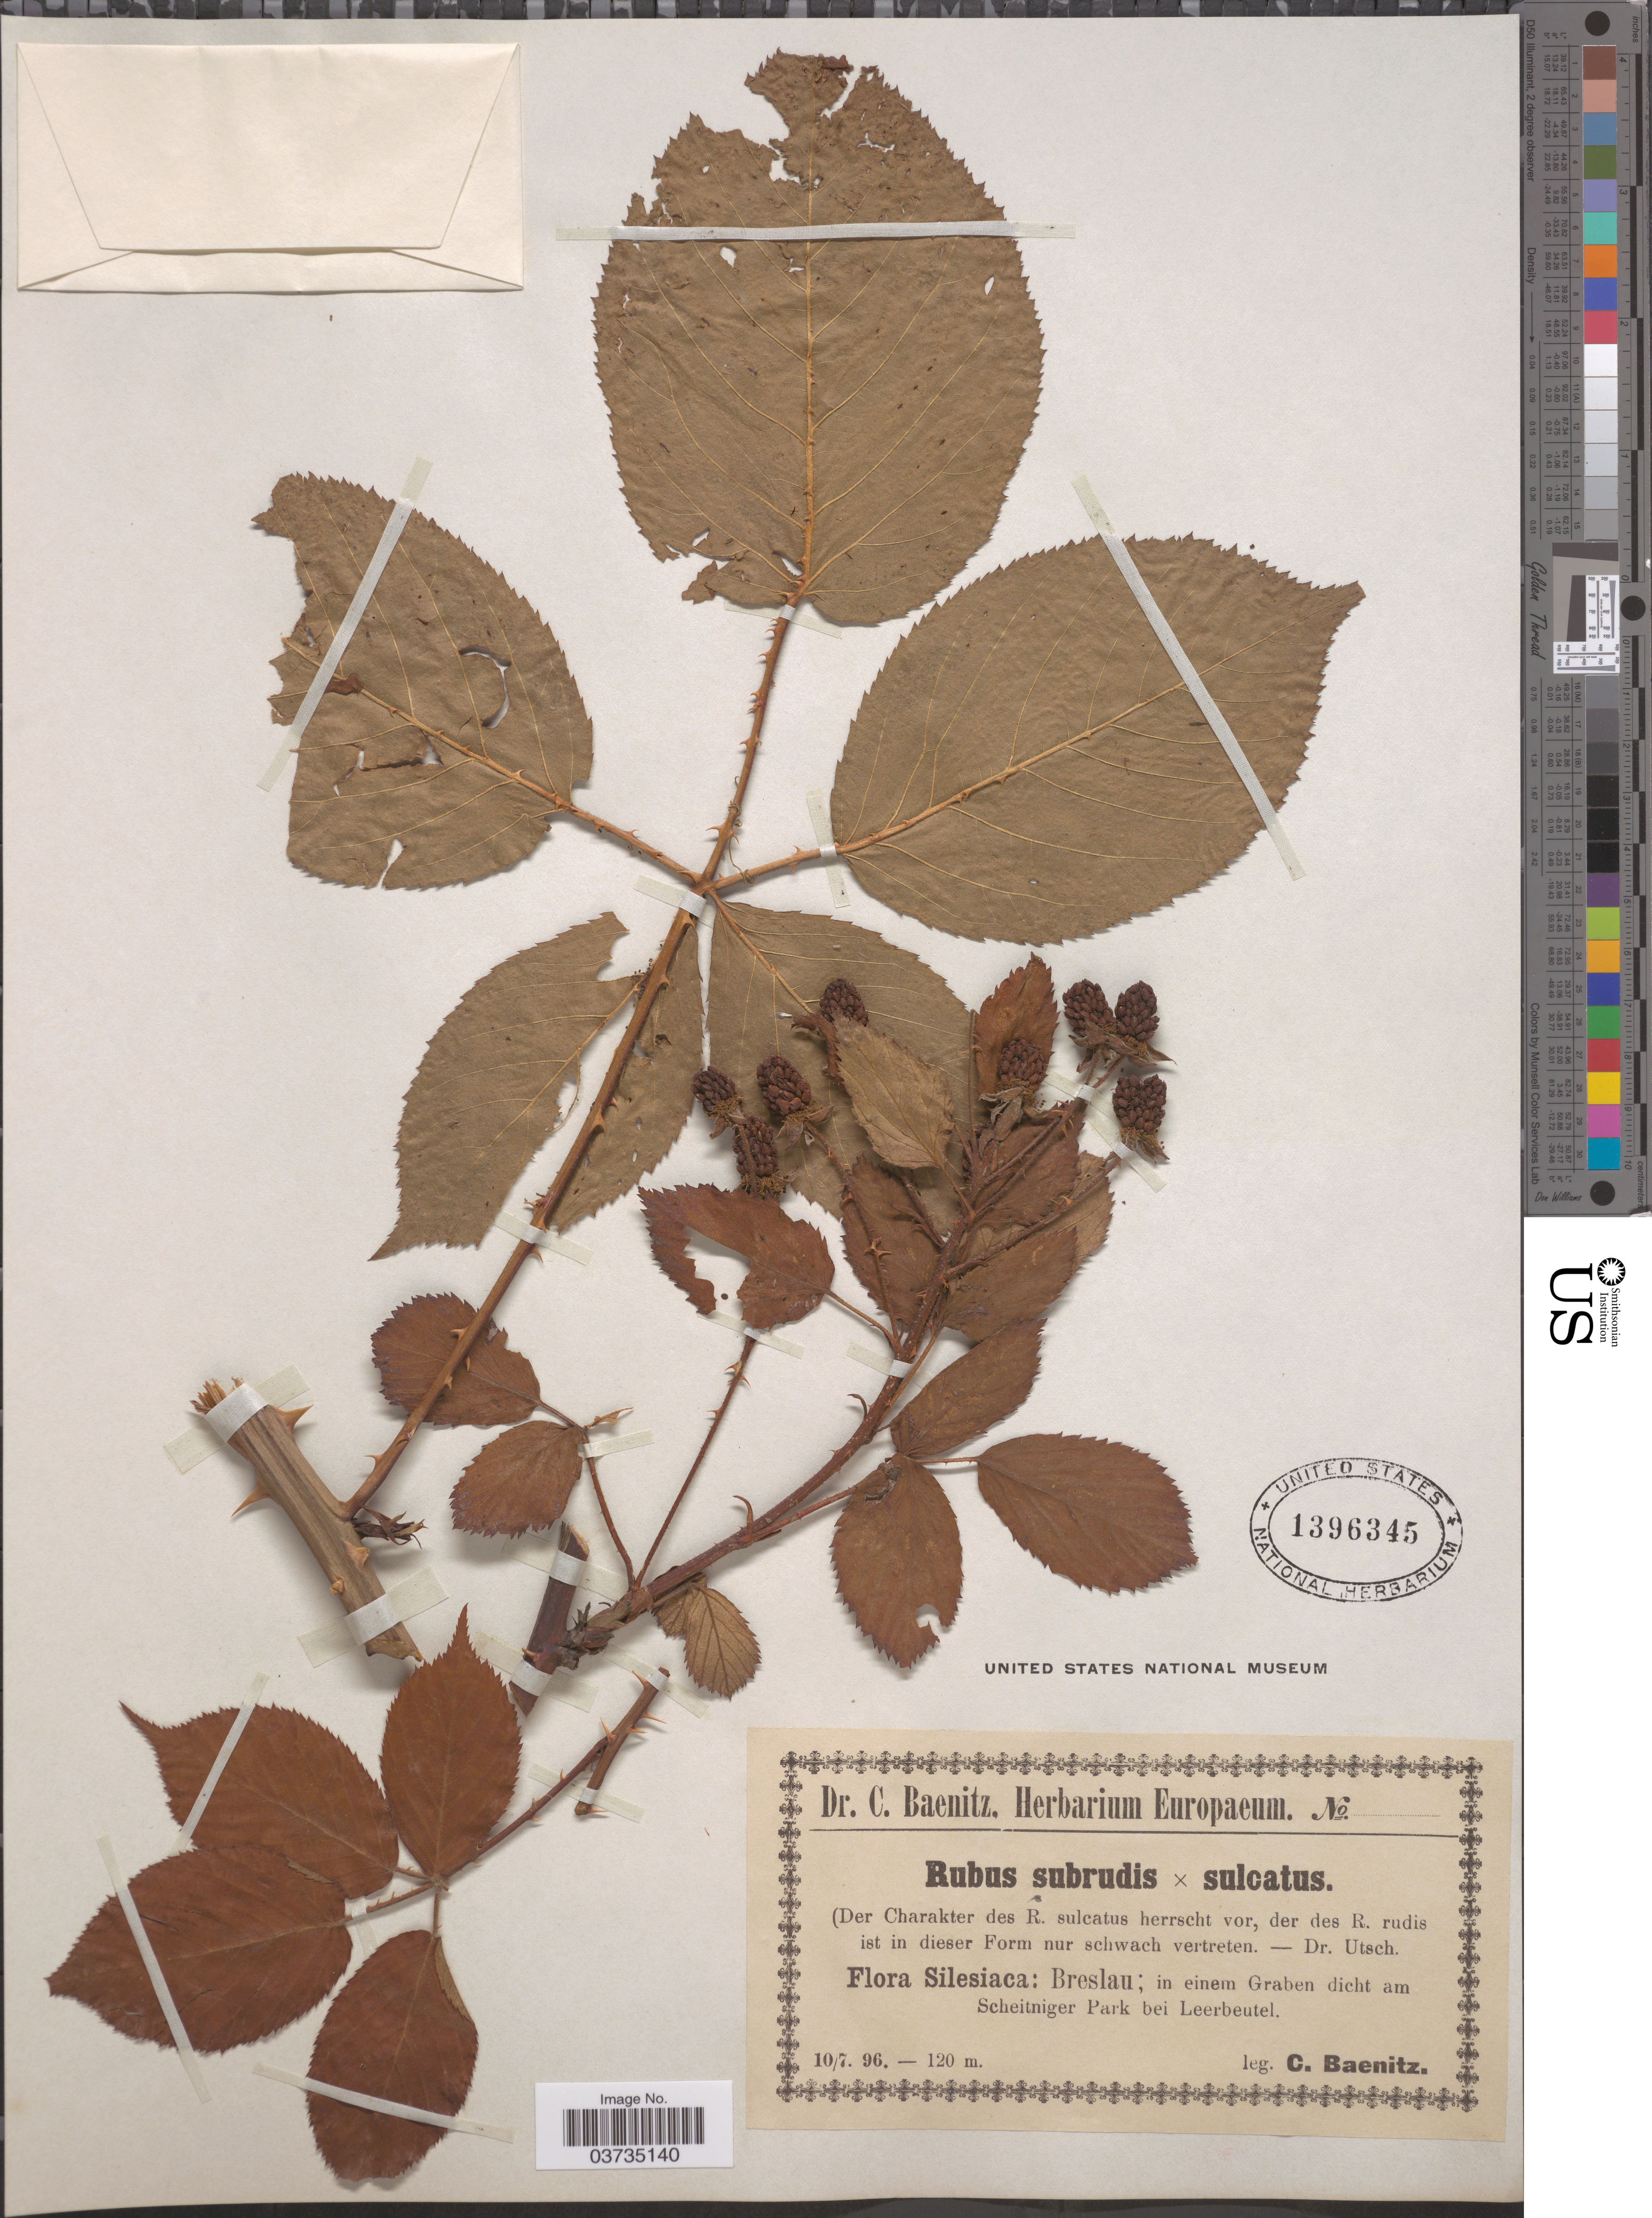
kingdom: Plantae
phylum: Tracheophyta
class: Magnoliopsida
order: Rosales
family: Rosaceae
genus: Rubus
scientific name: Rubus subrudis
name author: Harm.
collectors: C. G. Baenitz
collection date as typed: Transcribed d/m/y: 10/7/96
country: Poland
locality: Silesiaca: Breslau; in einem Graben dicht am Scheitniger Park bei Leerbeutel.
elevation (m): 120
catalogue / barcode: US 1396345